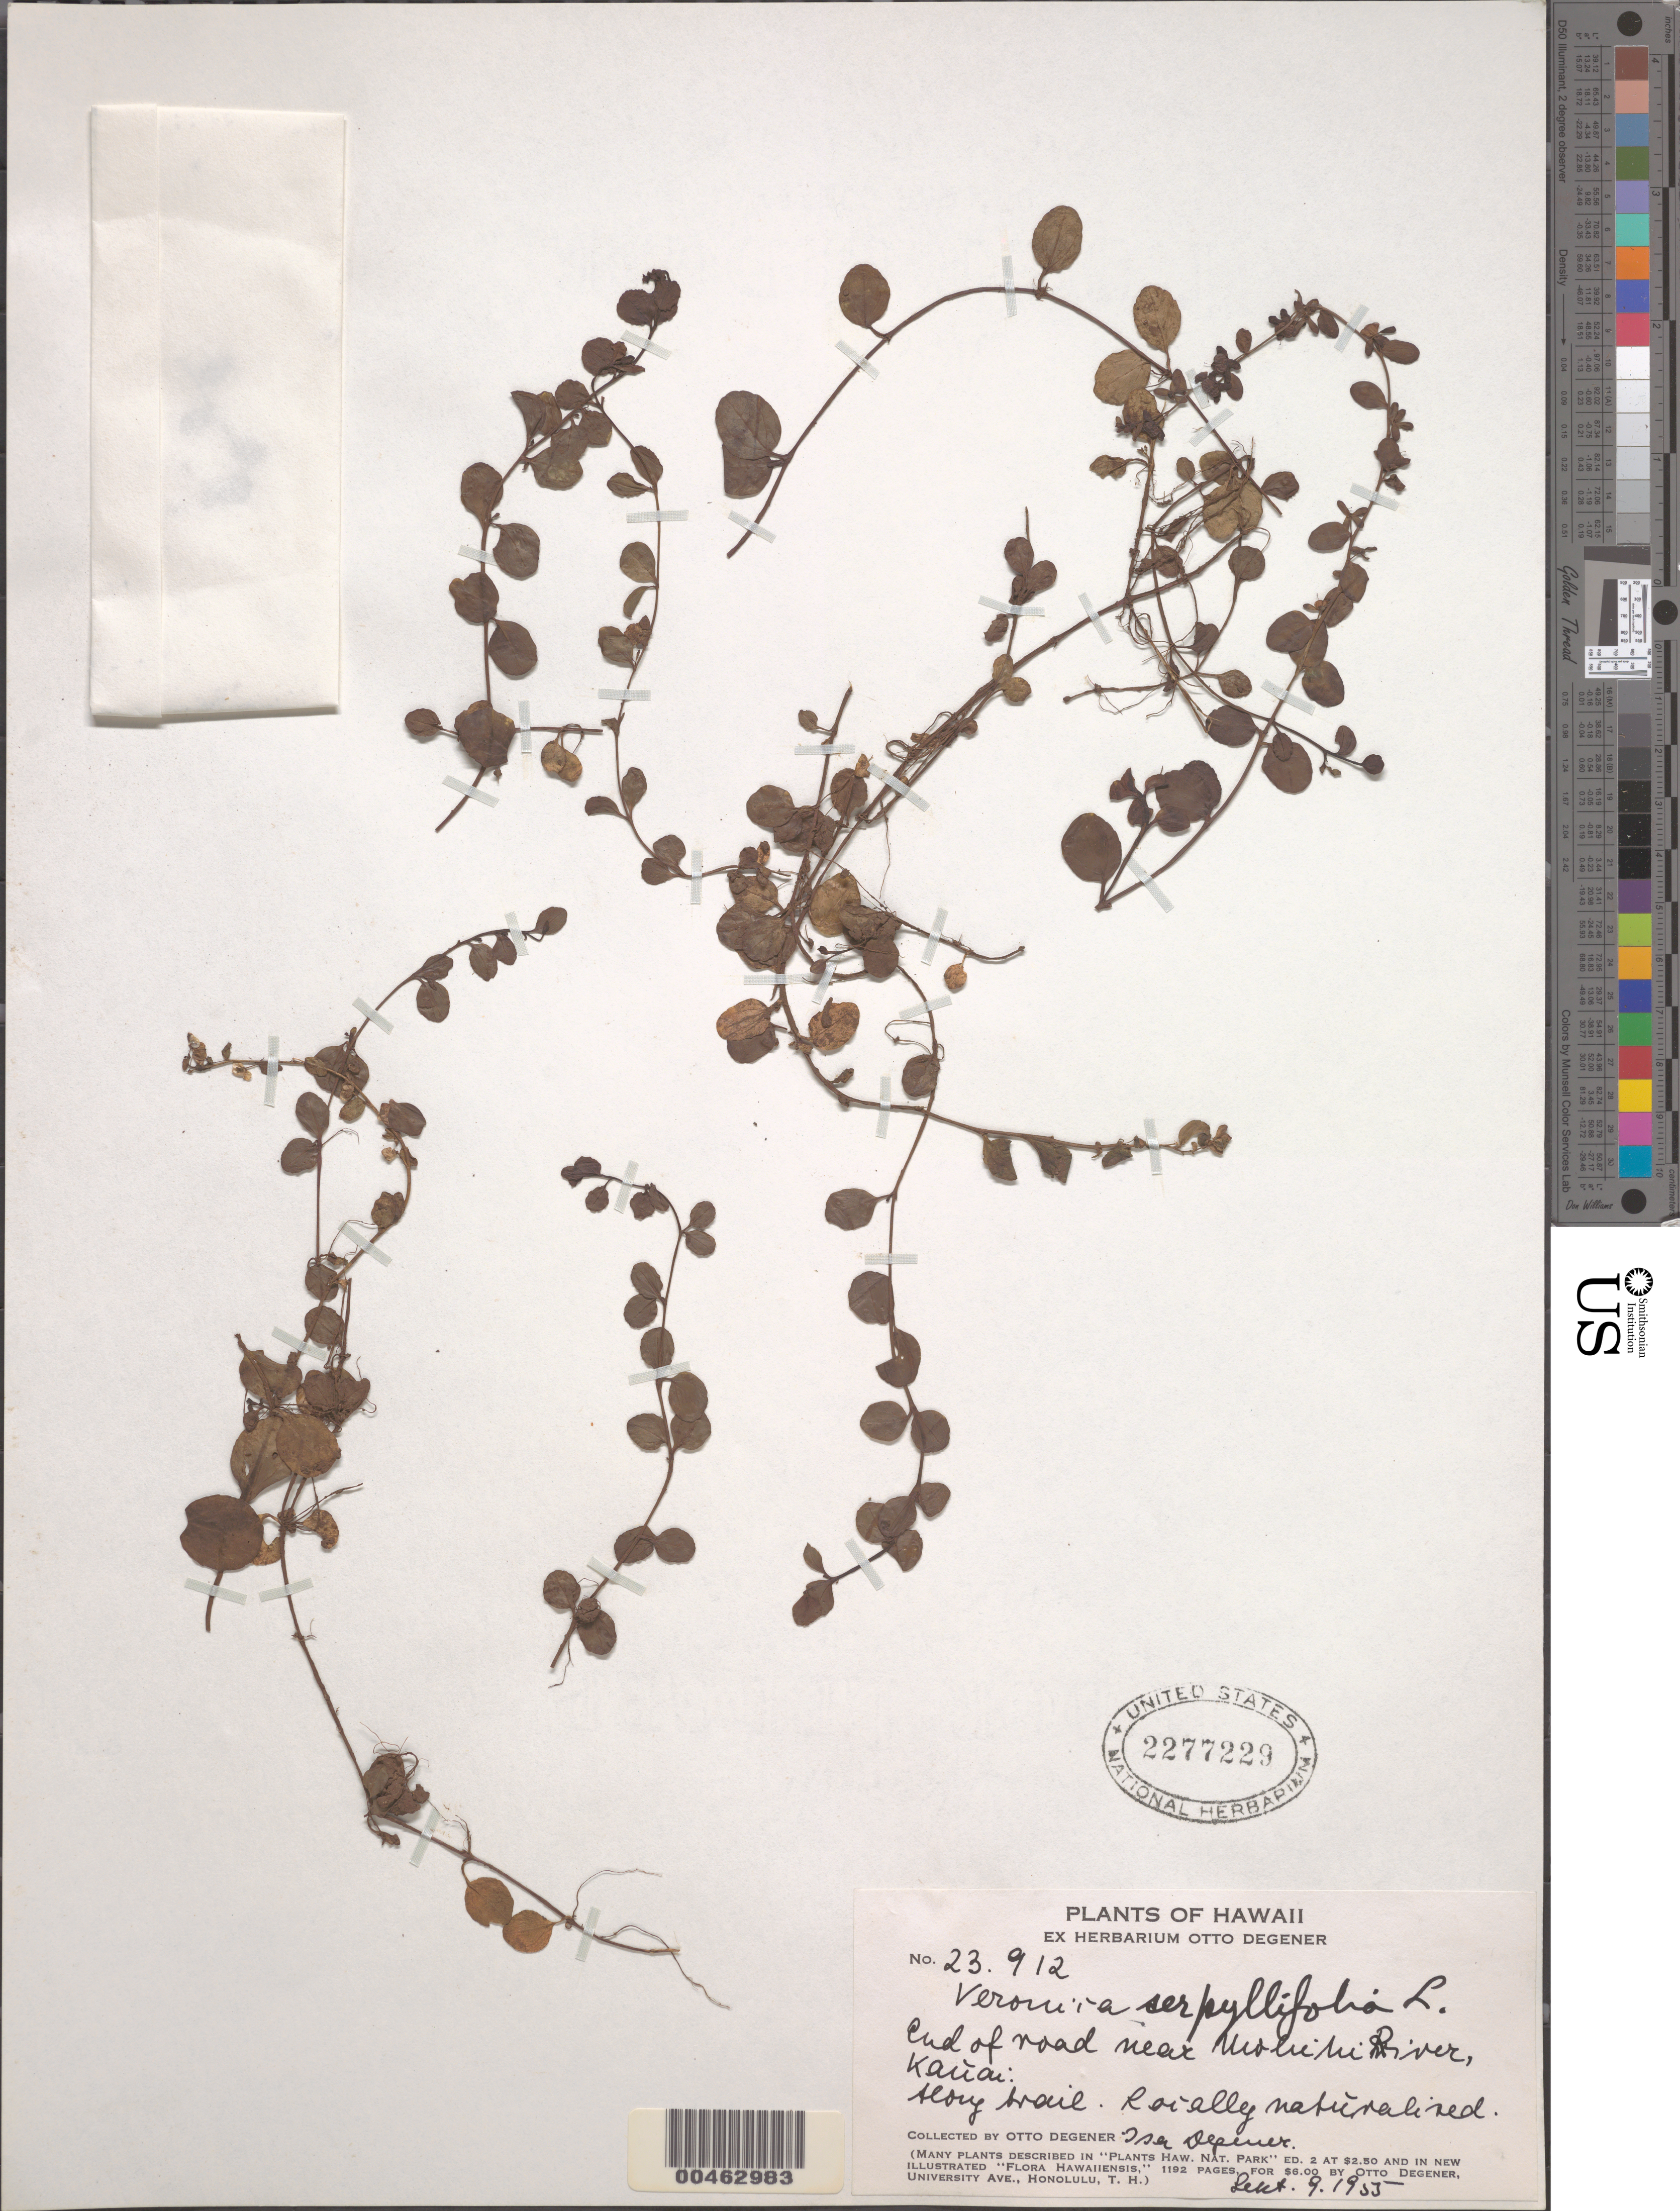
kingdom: Plantae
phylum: Tracheophyta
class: Magnoliopsida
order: Lamiales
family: Plantaginaceae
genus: Veronica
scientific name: Veronica serpyllifolia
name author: L.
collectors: O. Degener & I. Degener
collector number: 23912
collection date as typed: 9 Sep 1955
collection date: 1955-09-09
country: United States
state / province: Hawaii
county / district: Kauai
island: Kaua'i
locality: End of rd. near Niobihi River, Along trail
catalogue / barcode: US 2277229